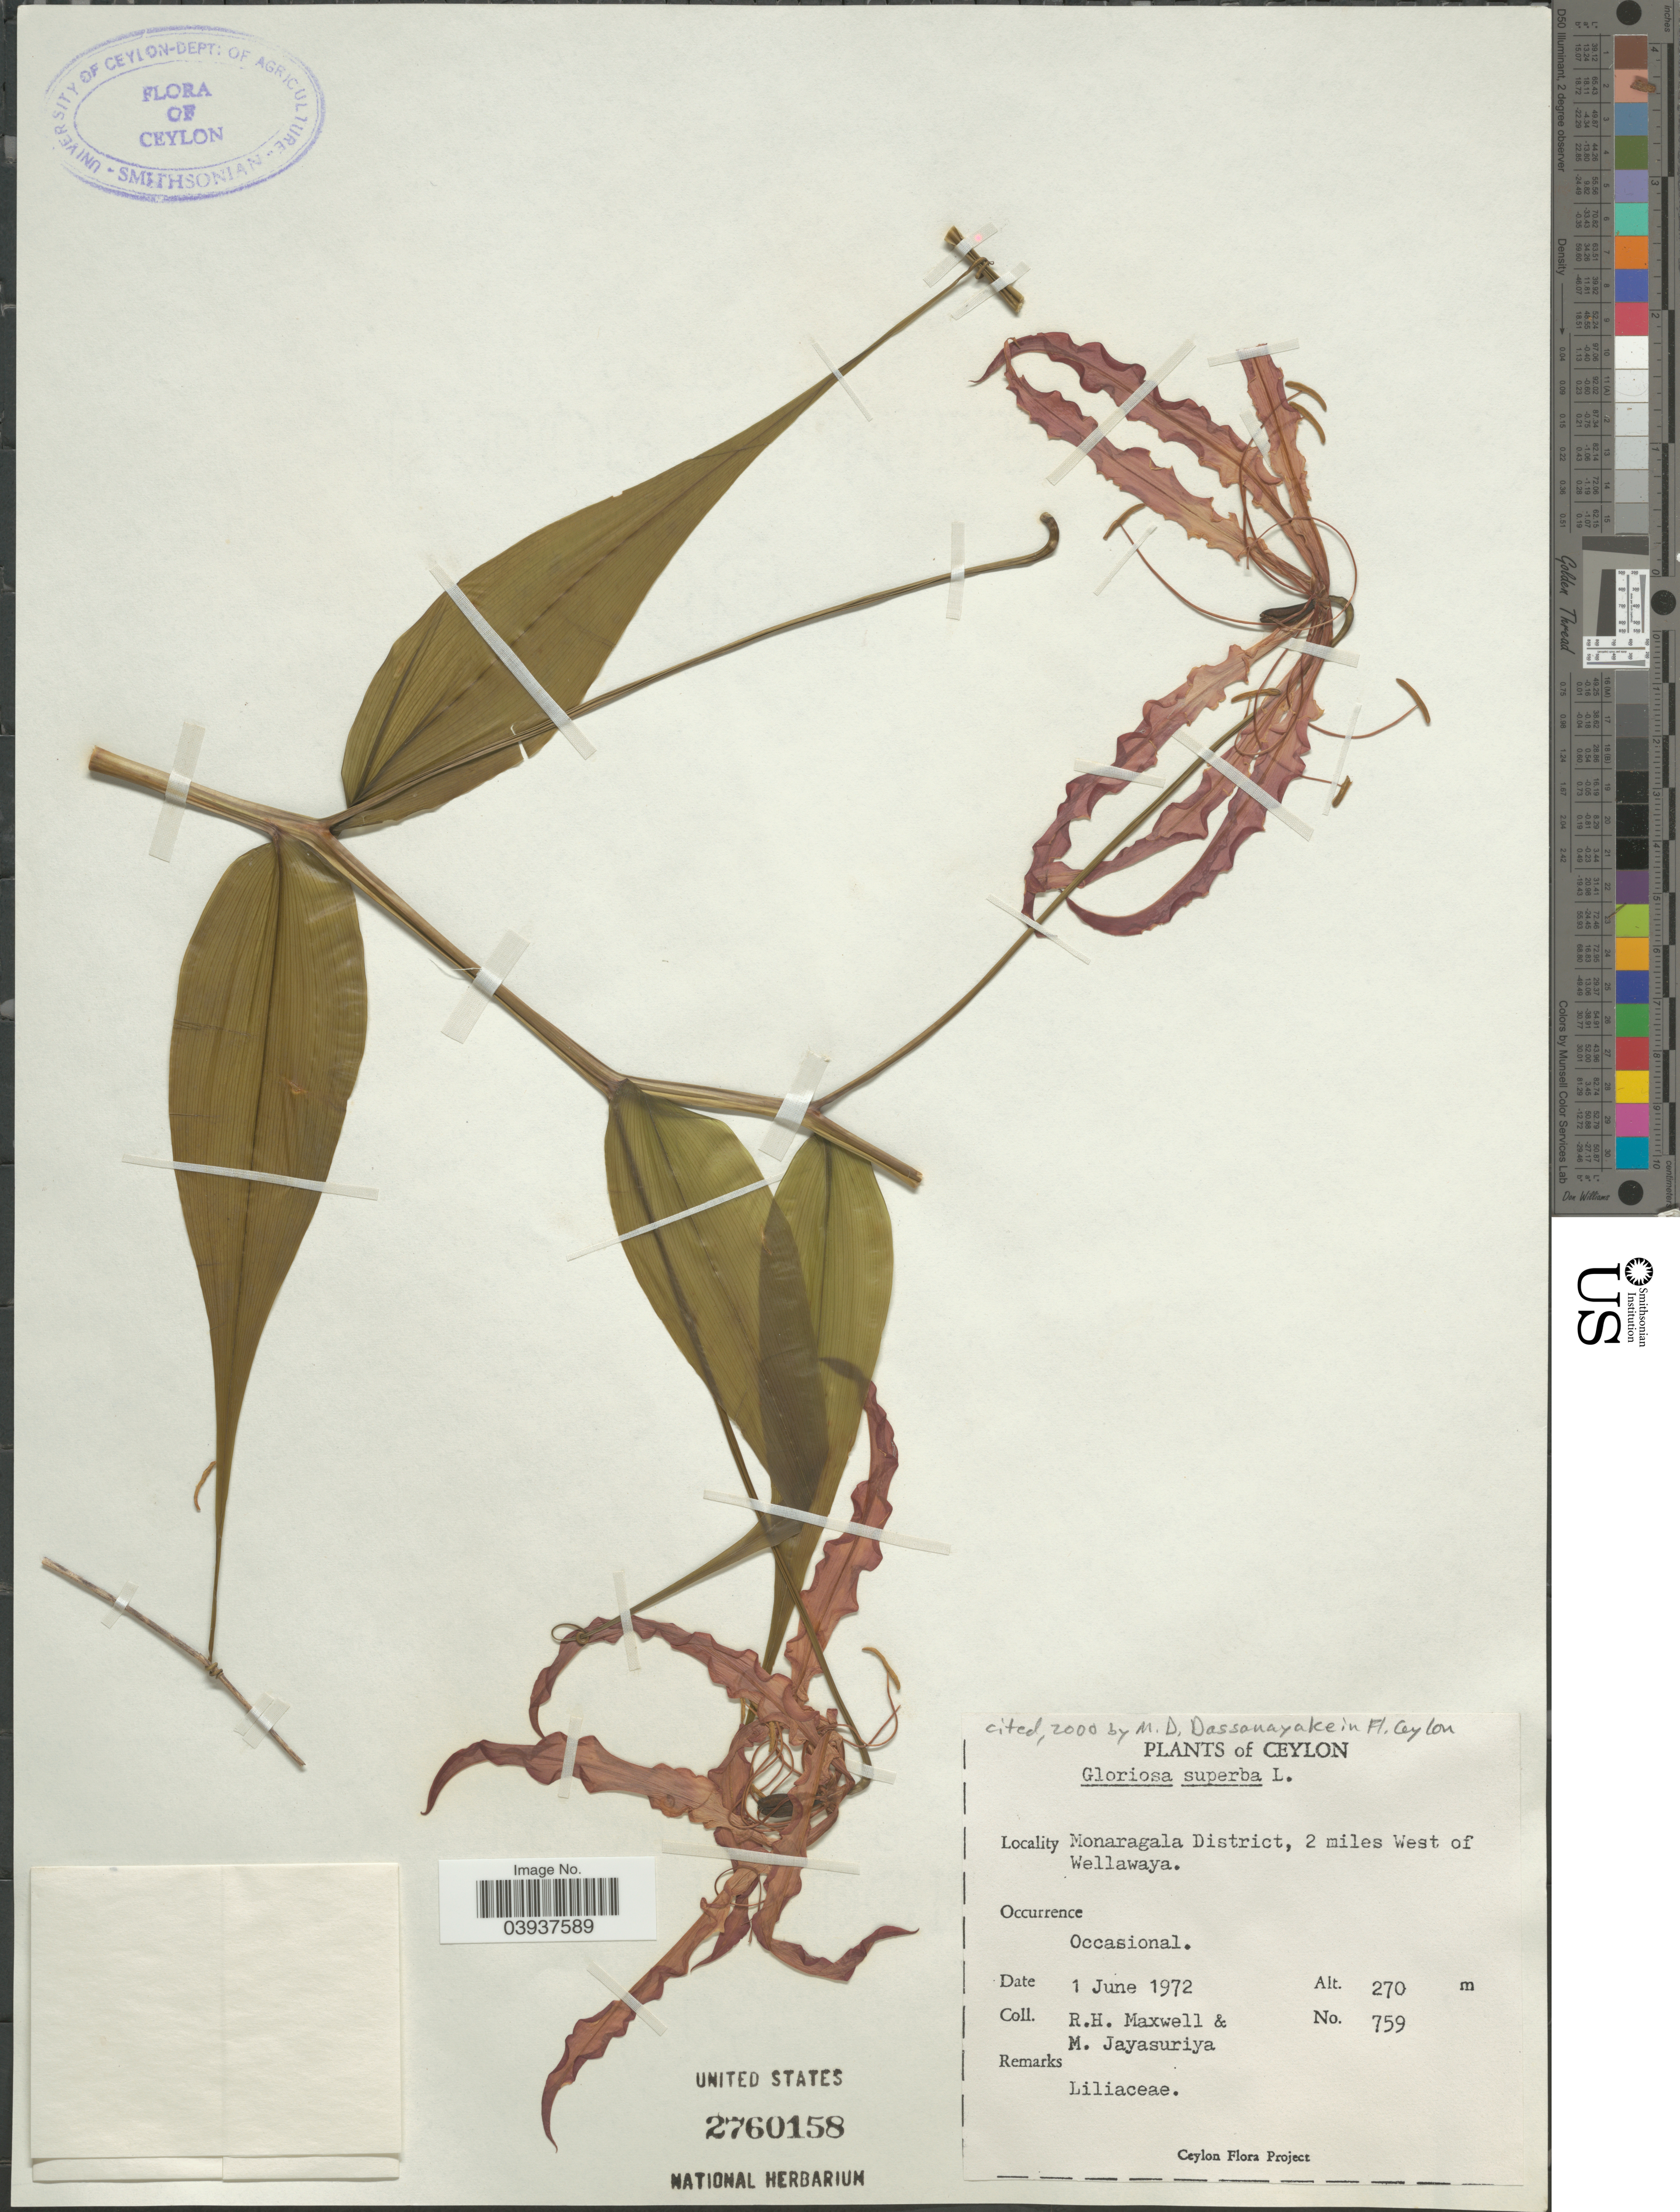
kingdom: Plantae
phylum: Tracheophyta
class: Liliopsida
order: Liliales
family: Colchicaceae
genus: Gloriosa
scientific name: Gloriosa superba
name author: L.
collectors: R. Maxwell & M. Jayasuriya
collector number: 759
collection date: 1972-06-01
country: Sri Lanka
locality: Ceylon. Monaragala District, 2 miles West of Wellawaya.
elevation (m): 270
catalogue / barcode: US 2760158